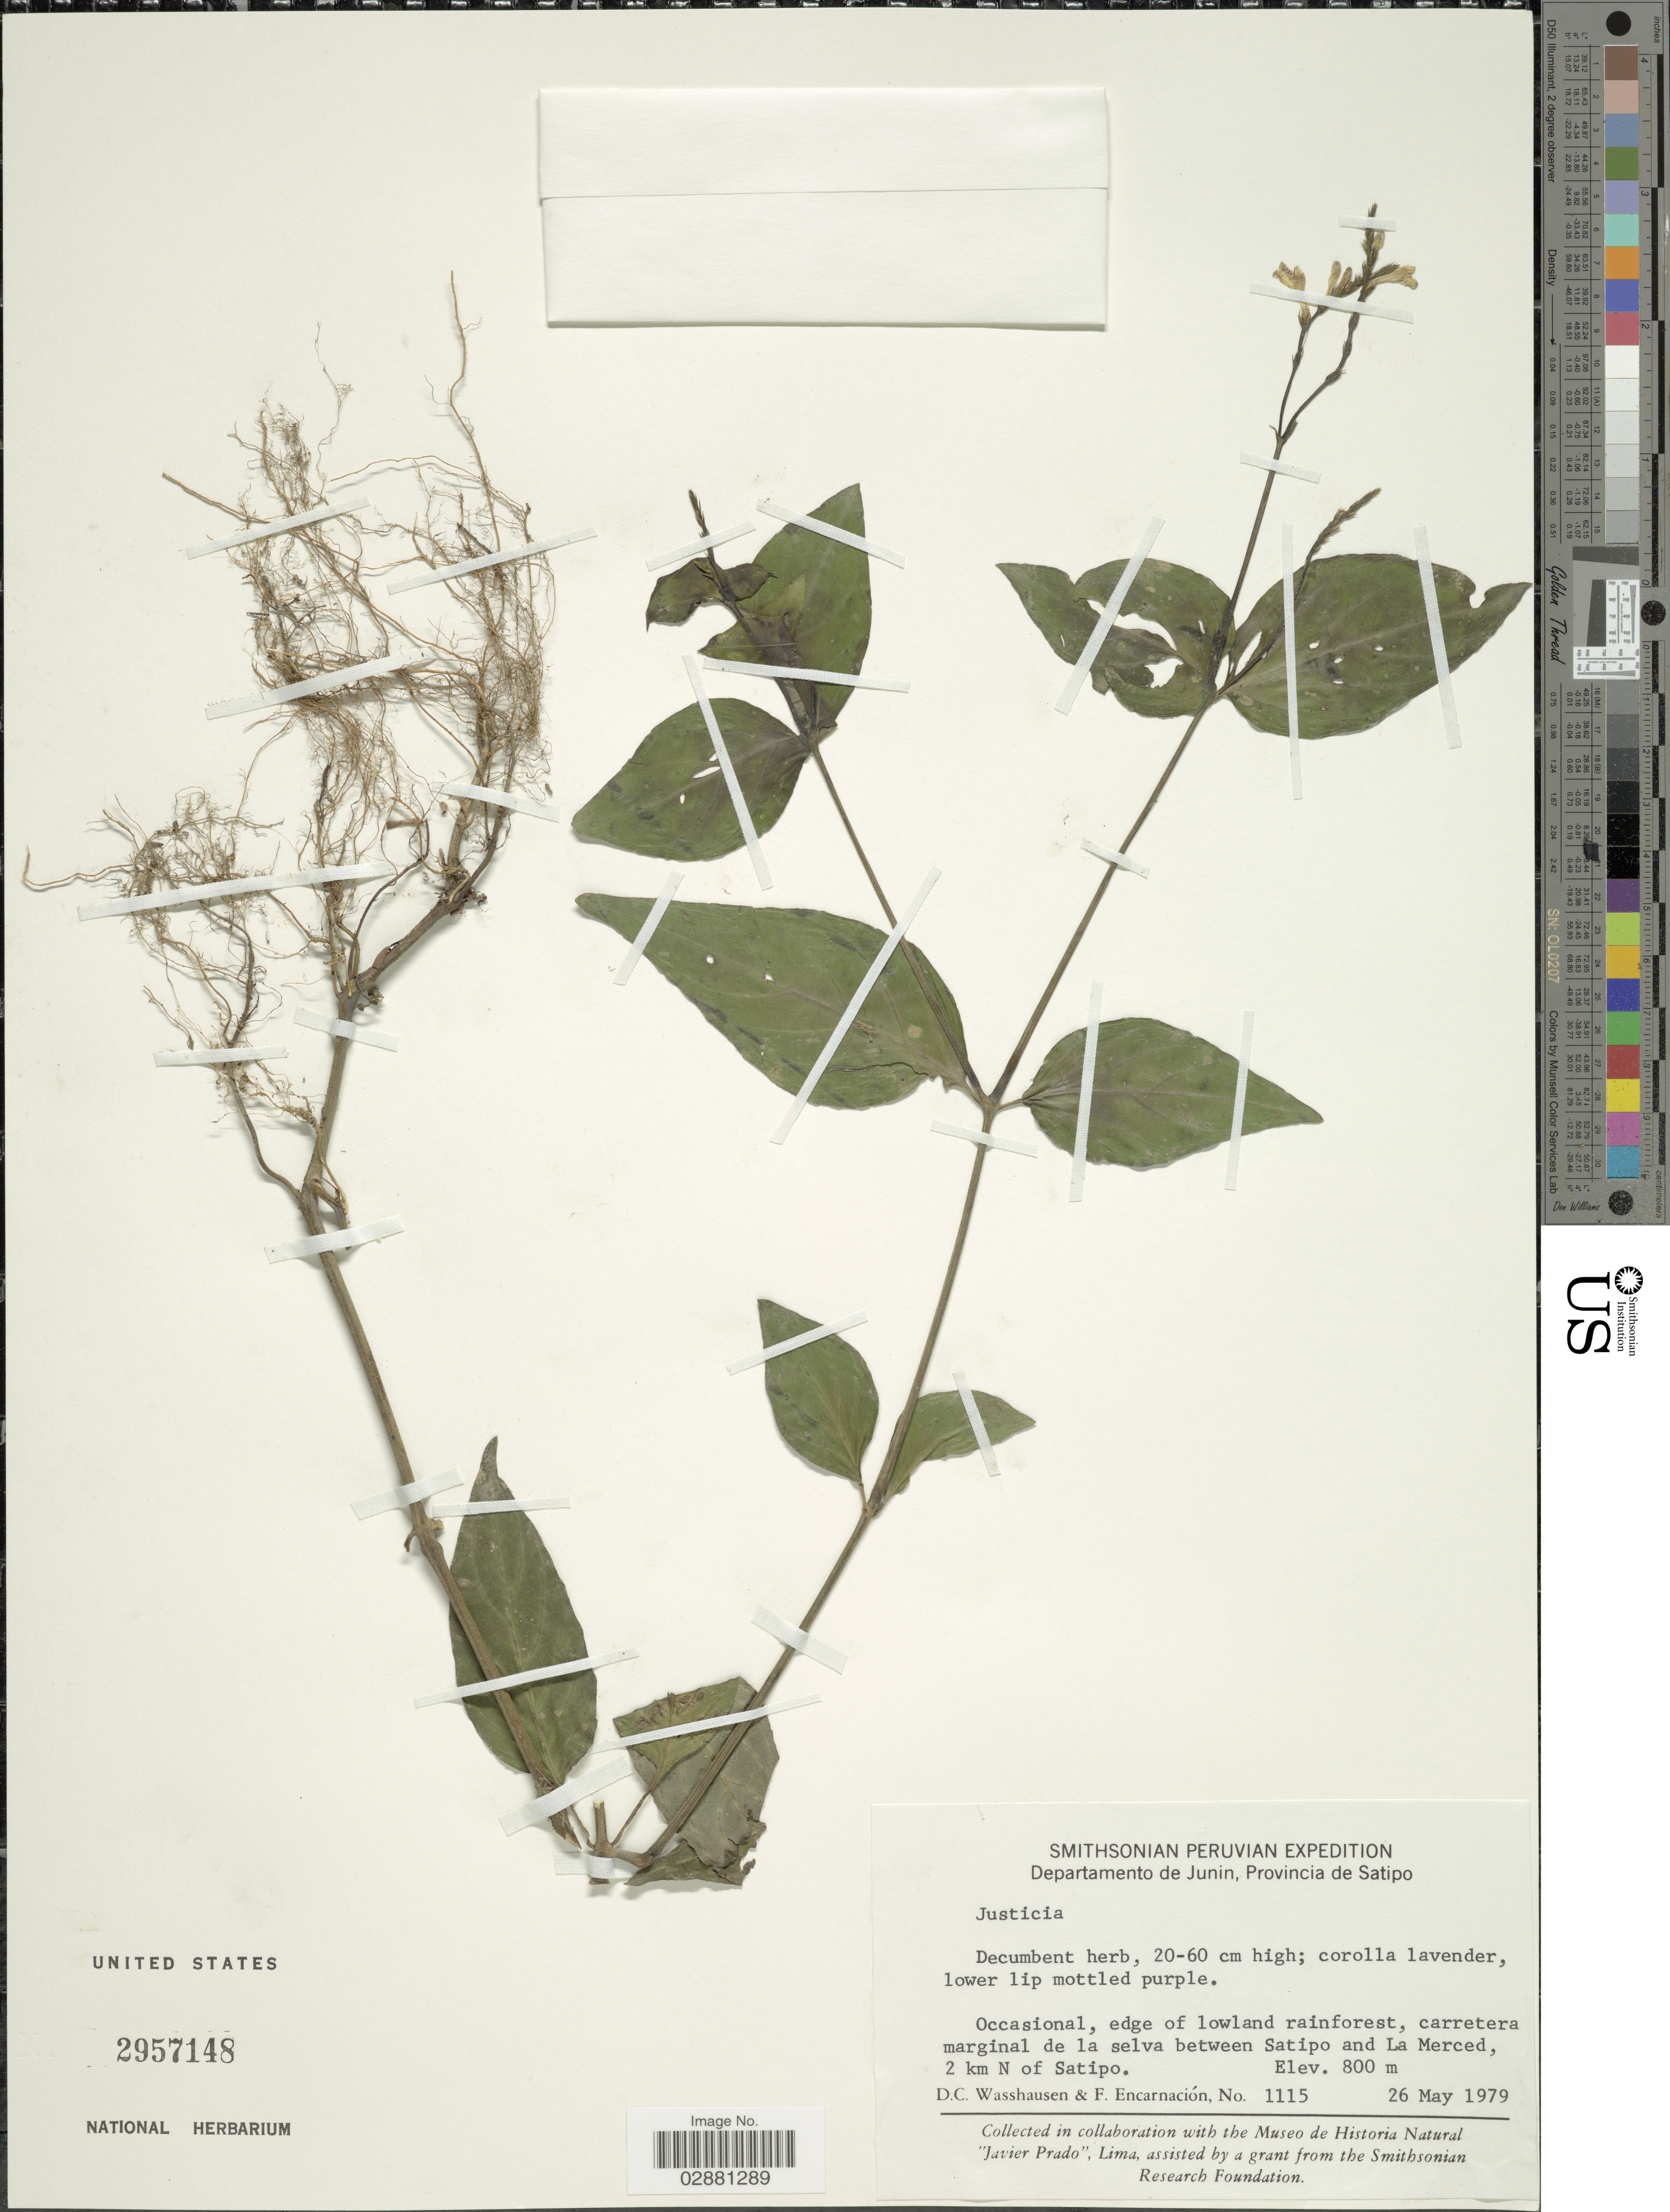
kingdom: Plantae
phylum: Tracheophyta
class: Magnoliopsida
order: Lamiales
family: Acanthaceae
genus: Justicia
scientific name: Justicia ulei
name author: Lindau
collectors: D. C. Wasshausen & F. Encarnación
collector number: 1115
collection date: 1979-05-26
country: Peru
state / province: Junín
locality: Departamento de Junin, Provincia de Satipo, Occasional, edge of lowland rainforest, carretera marginal de la selva between Satipo and La Merced, 2 km N of Satipo.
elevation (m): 800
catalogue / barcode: US 2957148